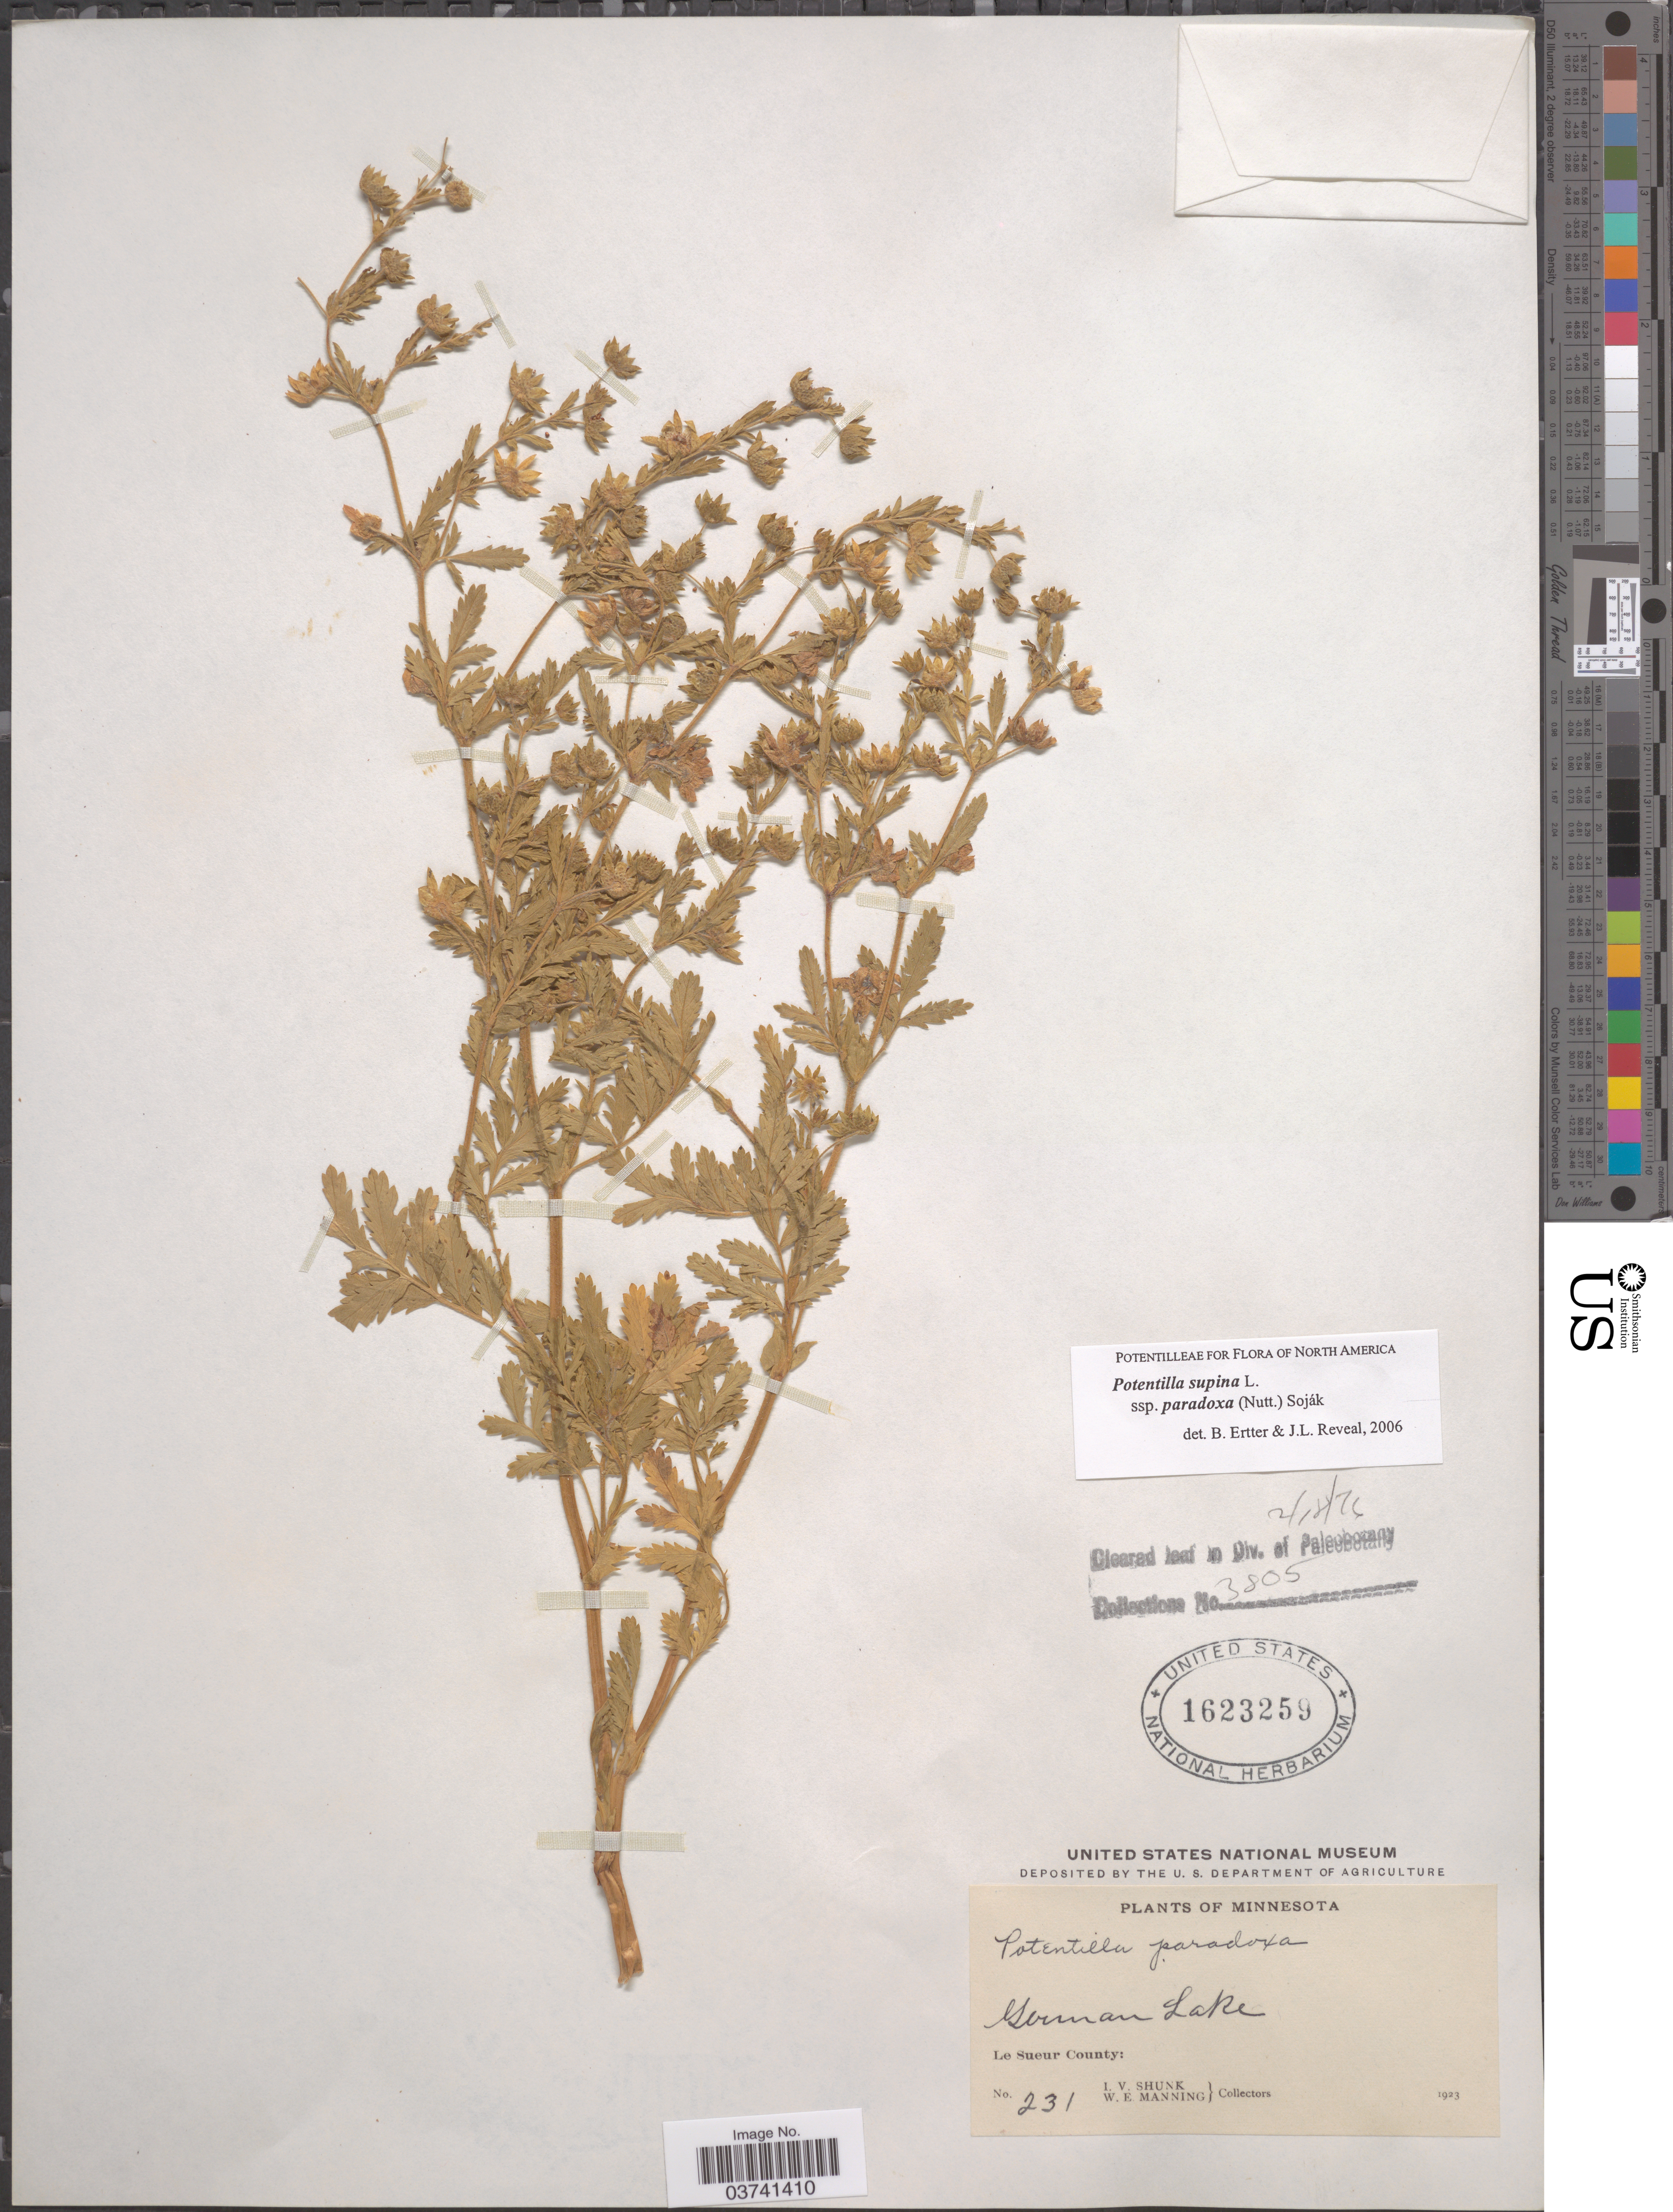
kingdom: Plantae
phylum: Tracheophyta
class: Magnoliopsida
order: Rosales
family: Rosaceae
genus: Potentilla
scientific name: Potentilla supina subsp. paradoxa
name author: (Nutt.) Soják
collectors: I. Shunk & W. Manning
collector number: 231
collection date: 1923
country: United States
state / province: Minnesota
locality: German Lake. Le Sueur County.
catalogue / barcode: US 1623259